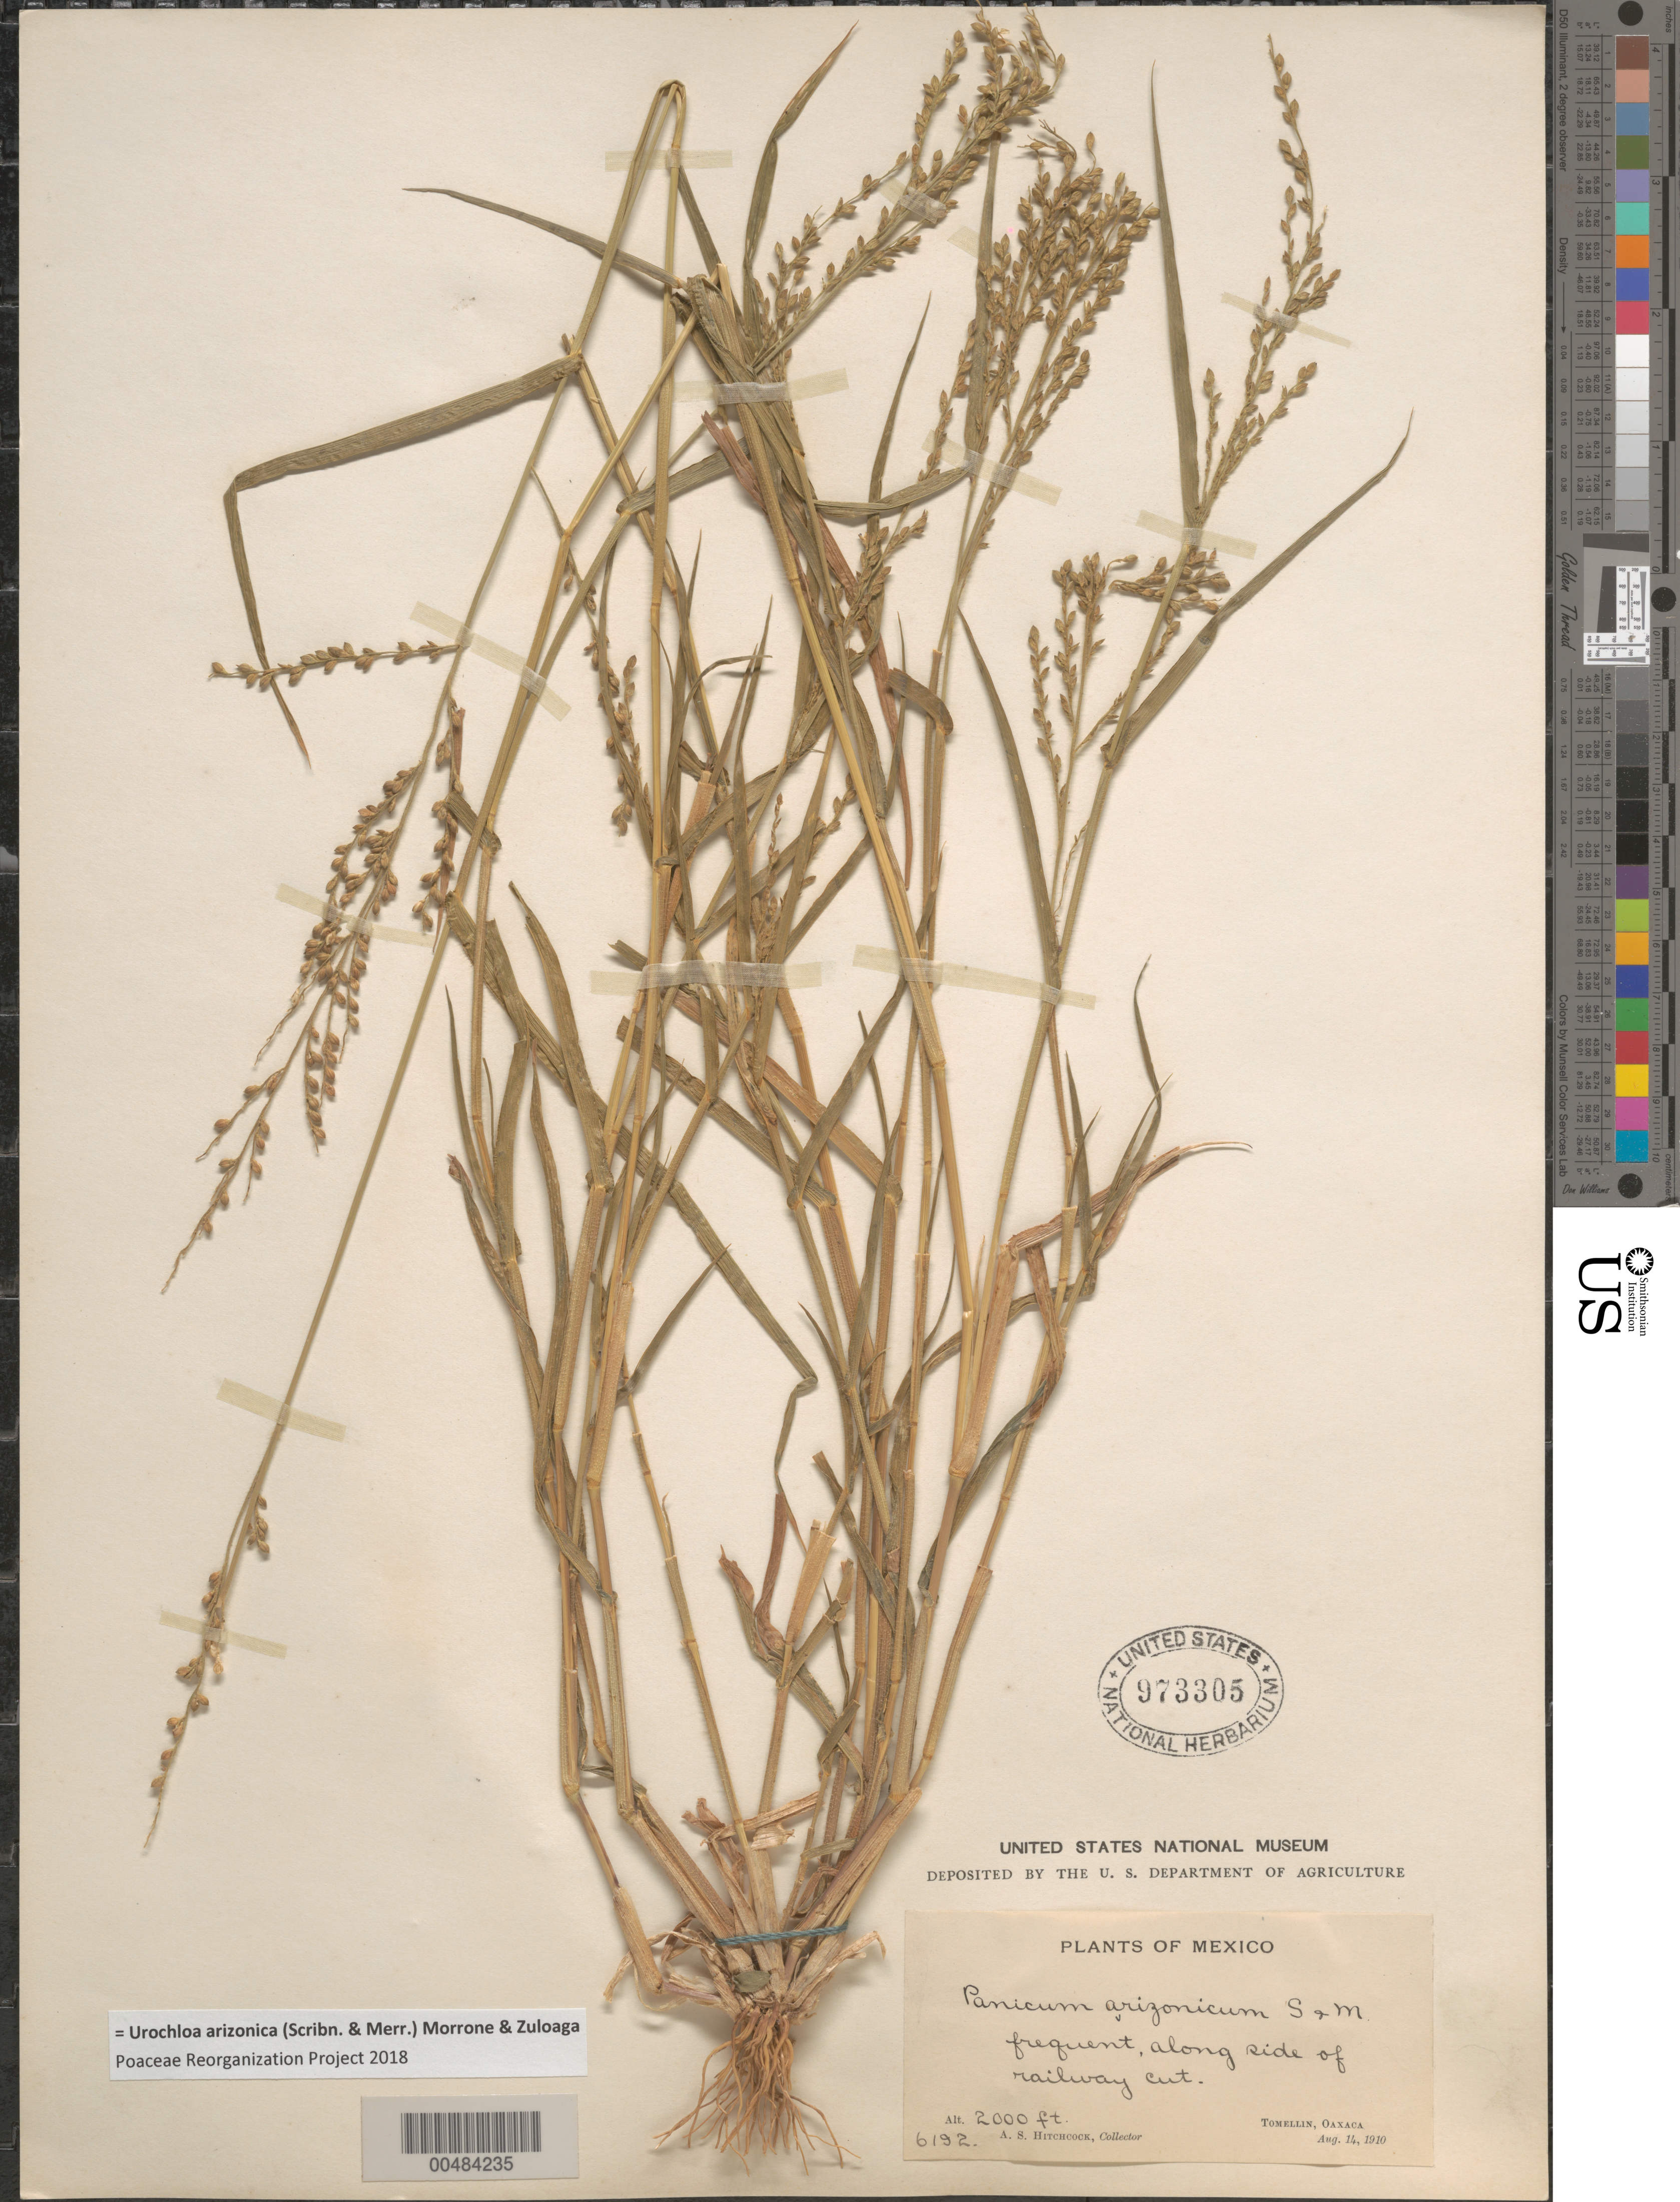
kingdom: Plantae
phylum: Tracheophyta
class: Liliopsida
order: Poales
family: Poaceae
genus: Brachiaria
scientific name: Brachiaria arizonicum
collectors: A. S. Hitchcock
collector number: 6192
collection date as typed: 14 Aug 1910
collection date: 1910-08-14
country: Mexico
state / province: Oaxaca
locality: Tomellin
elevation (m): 610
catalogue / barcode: US 973305